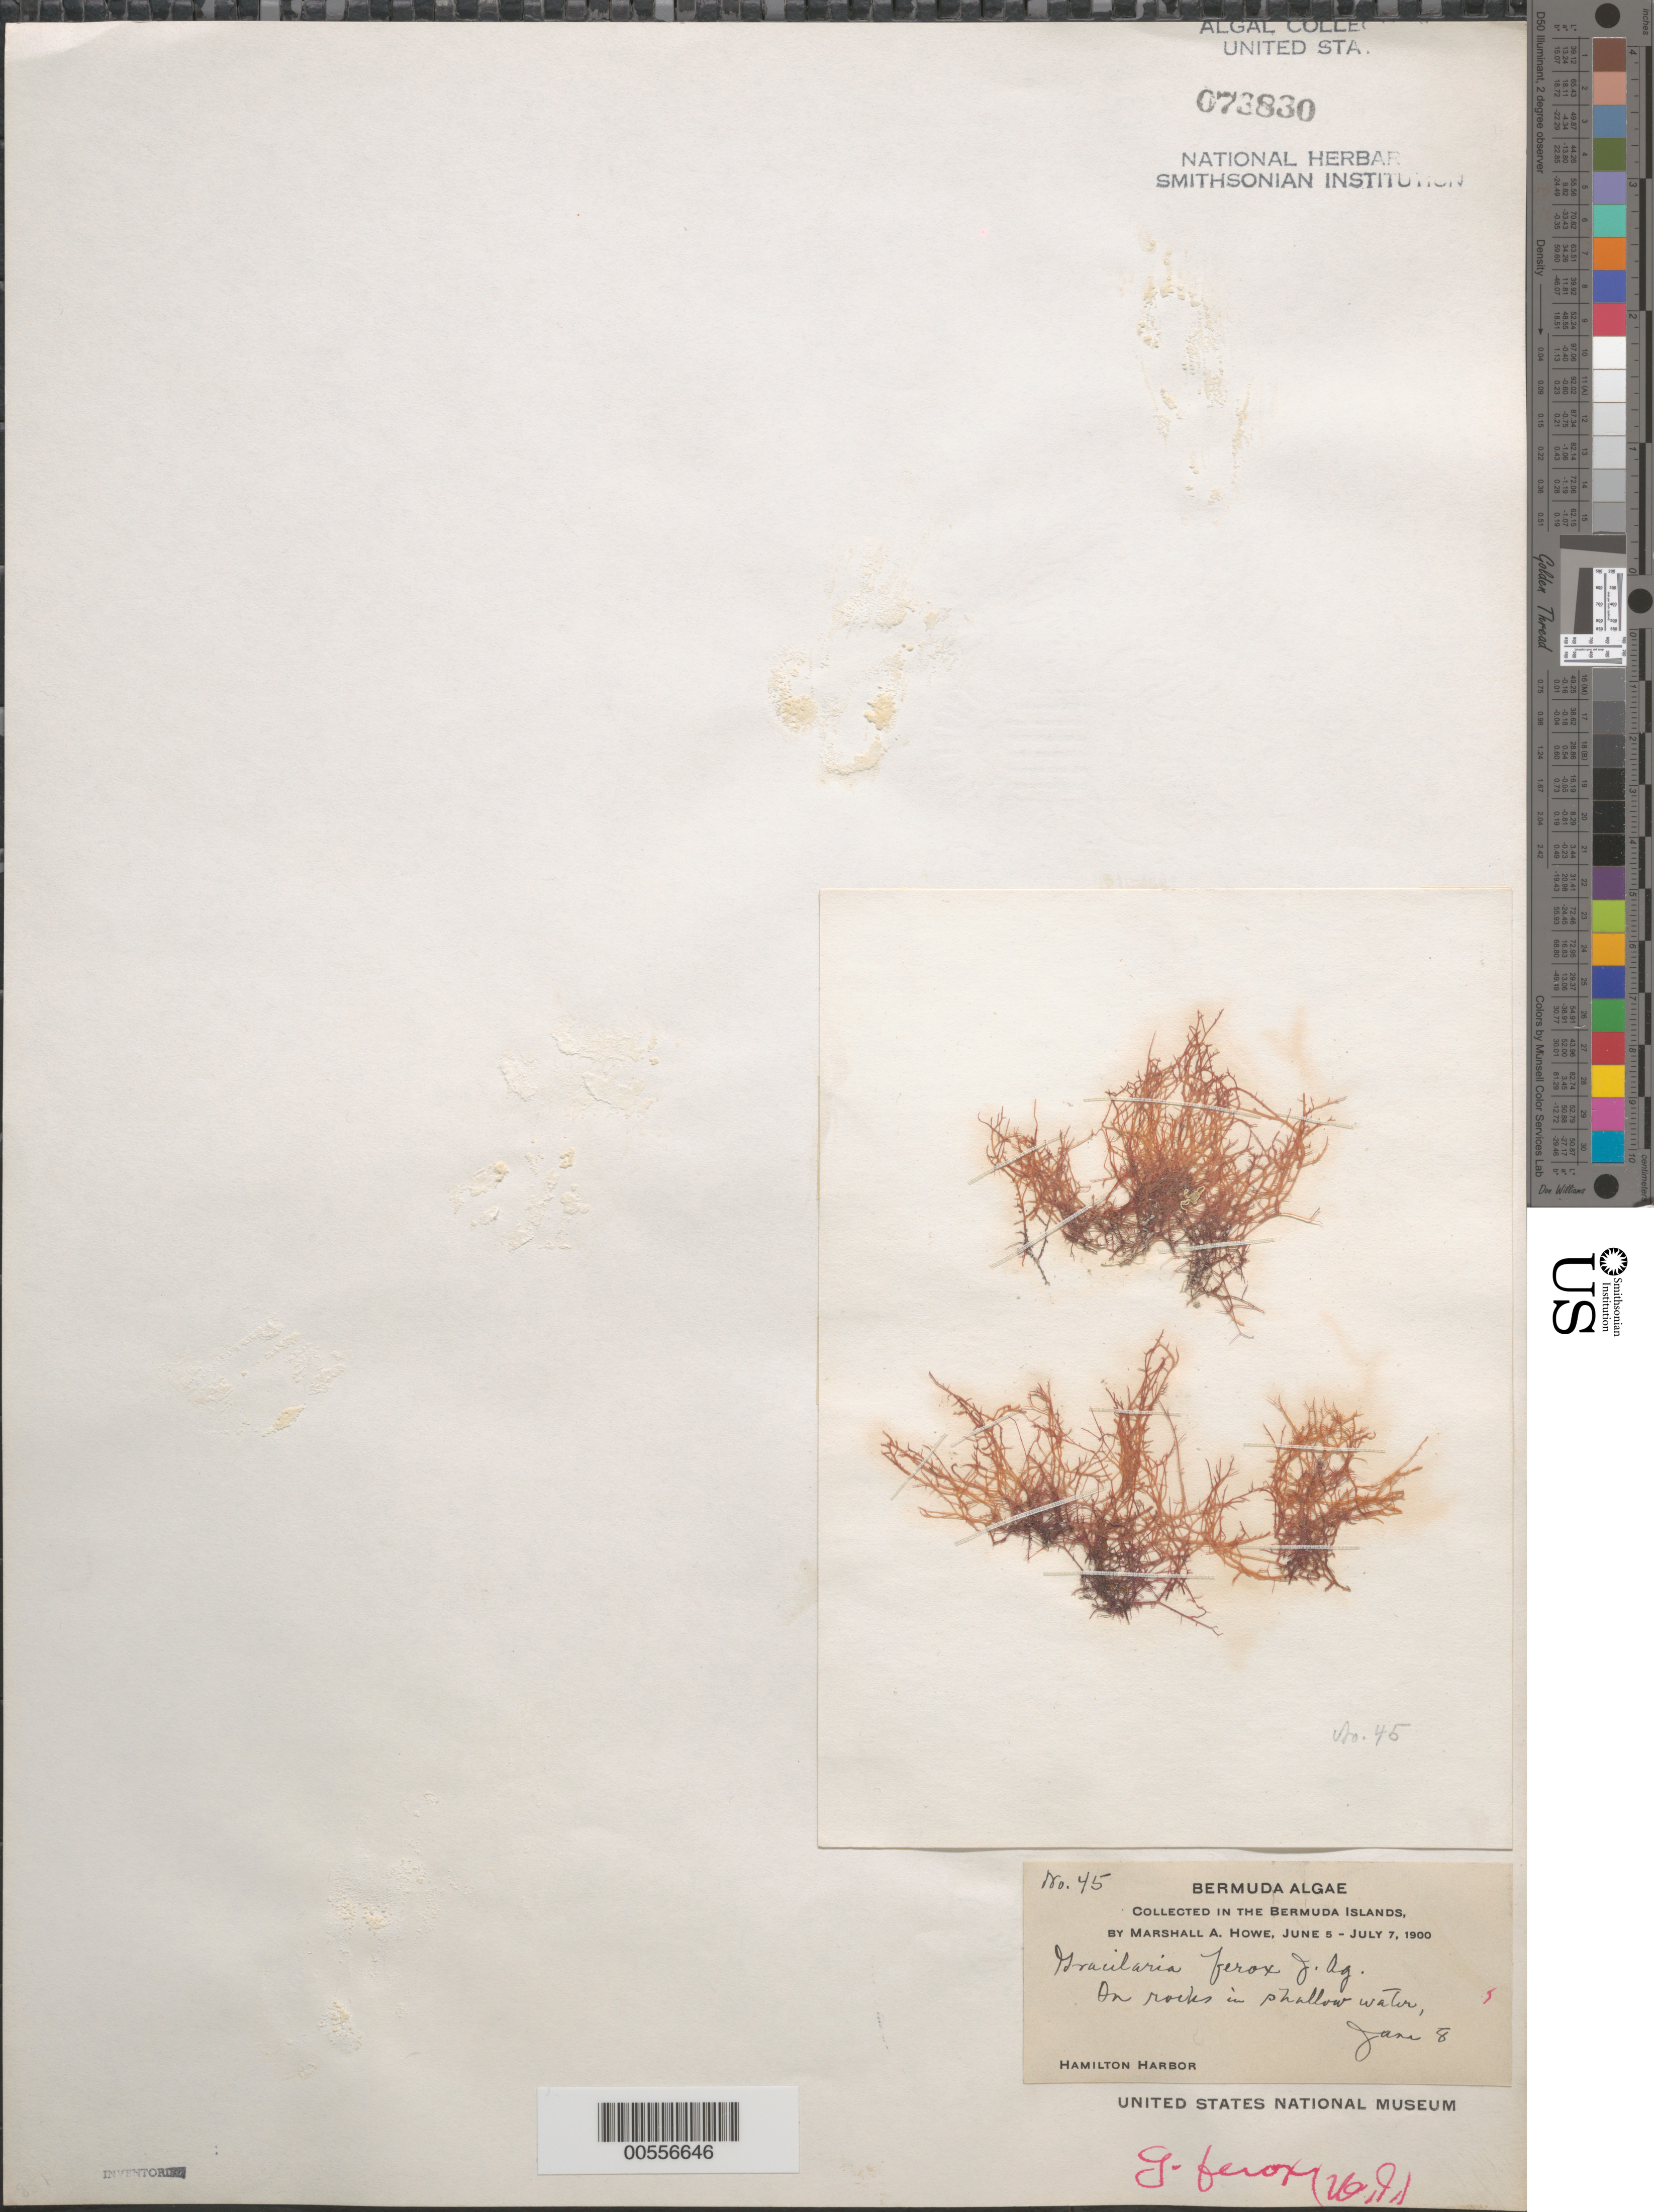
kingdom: Plantae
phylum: Rhodophyta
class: Florideophyceae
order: Gracilariales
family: Gracilariaceae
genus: Gracilaria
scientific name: Gracilaria ferox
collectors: M. A. Howe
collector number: MAH 45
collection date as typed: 08 Jun 1900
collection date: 1900-06-08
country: Bermuda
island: Bermuda Island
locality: Hamilton Harbor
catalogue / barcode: US 73830